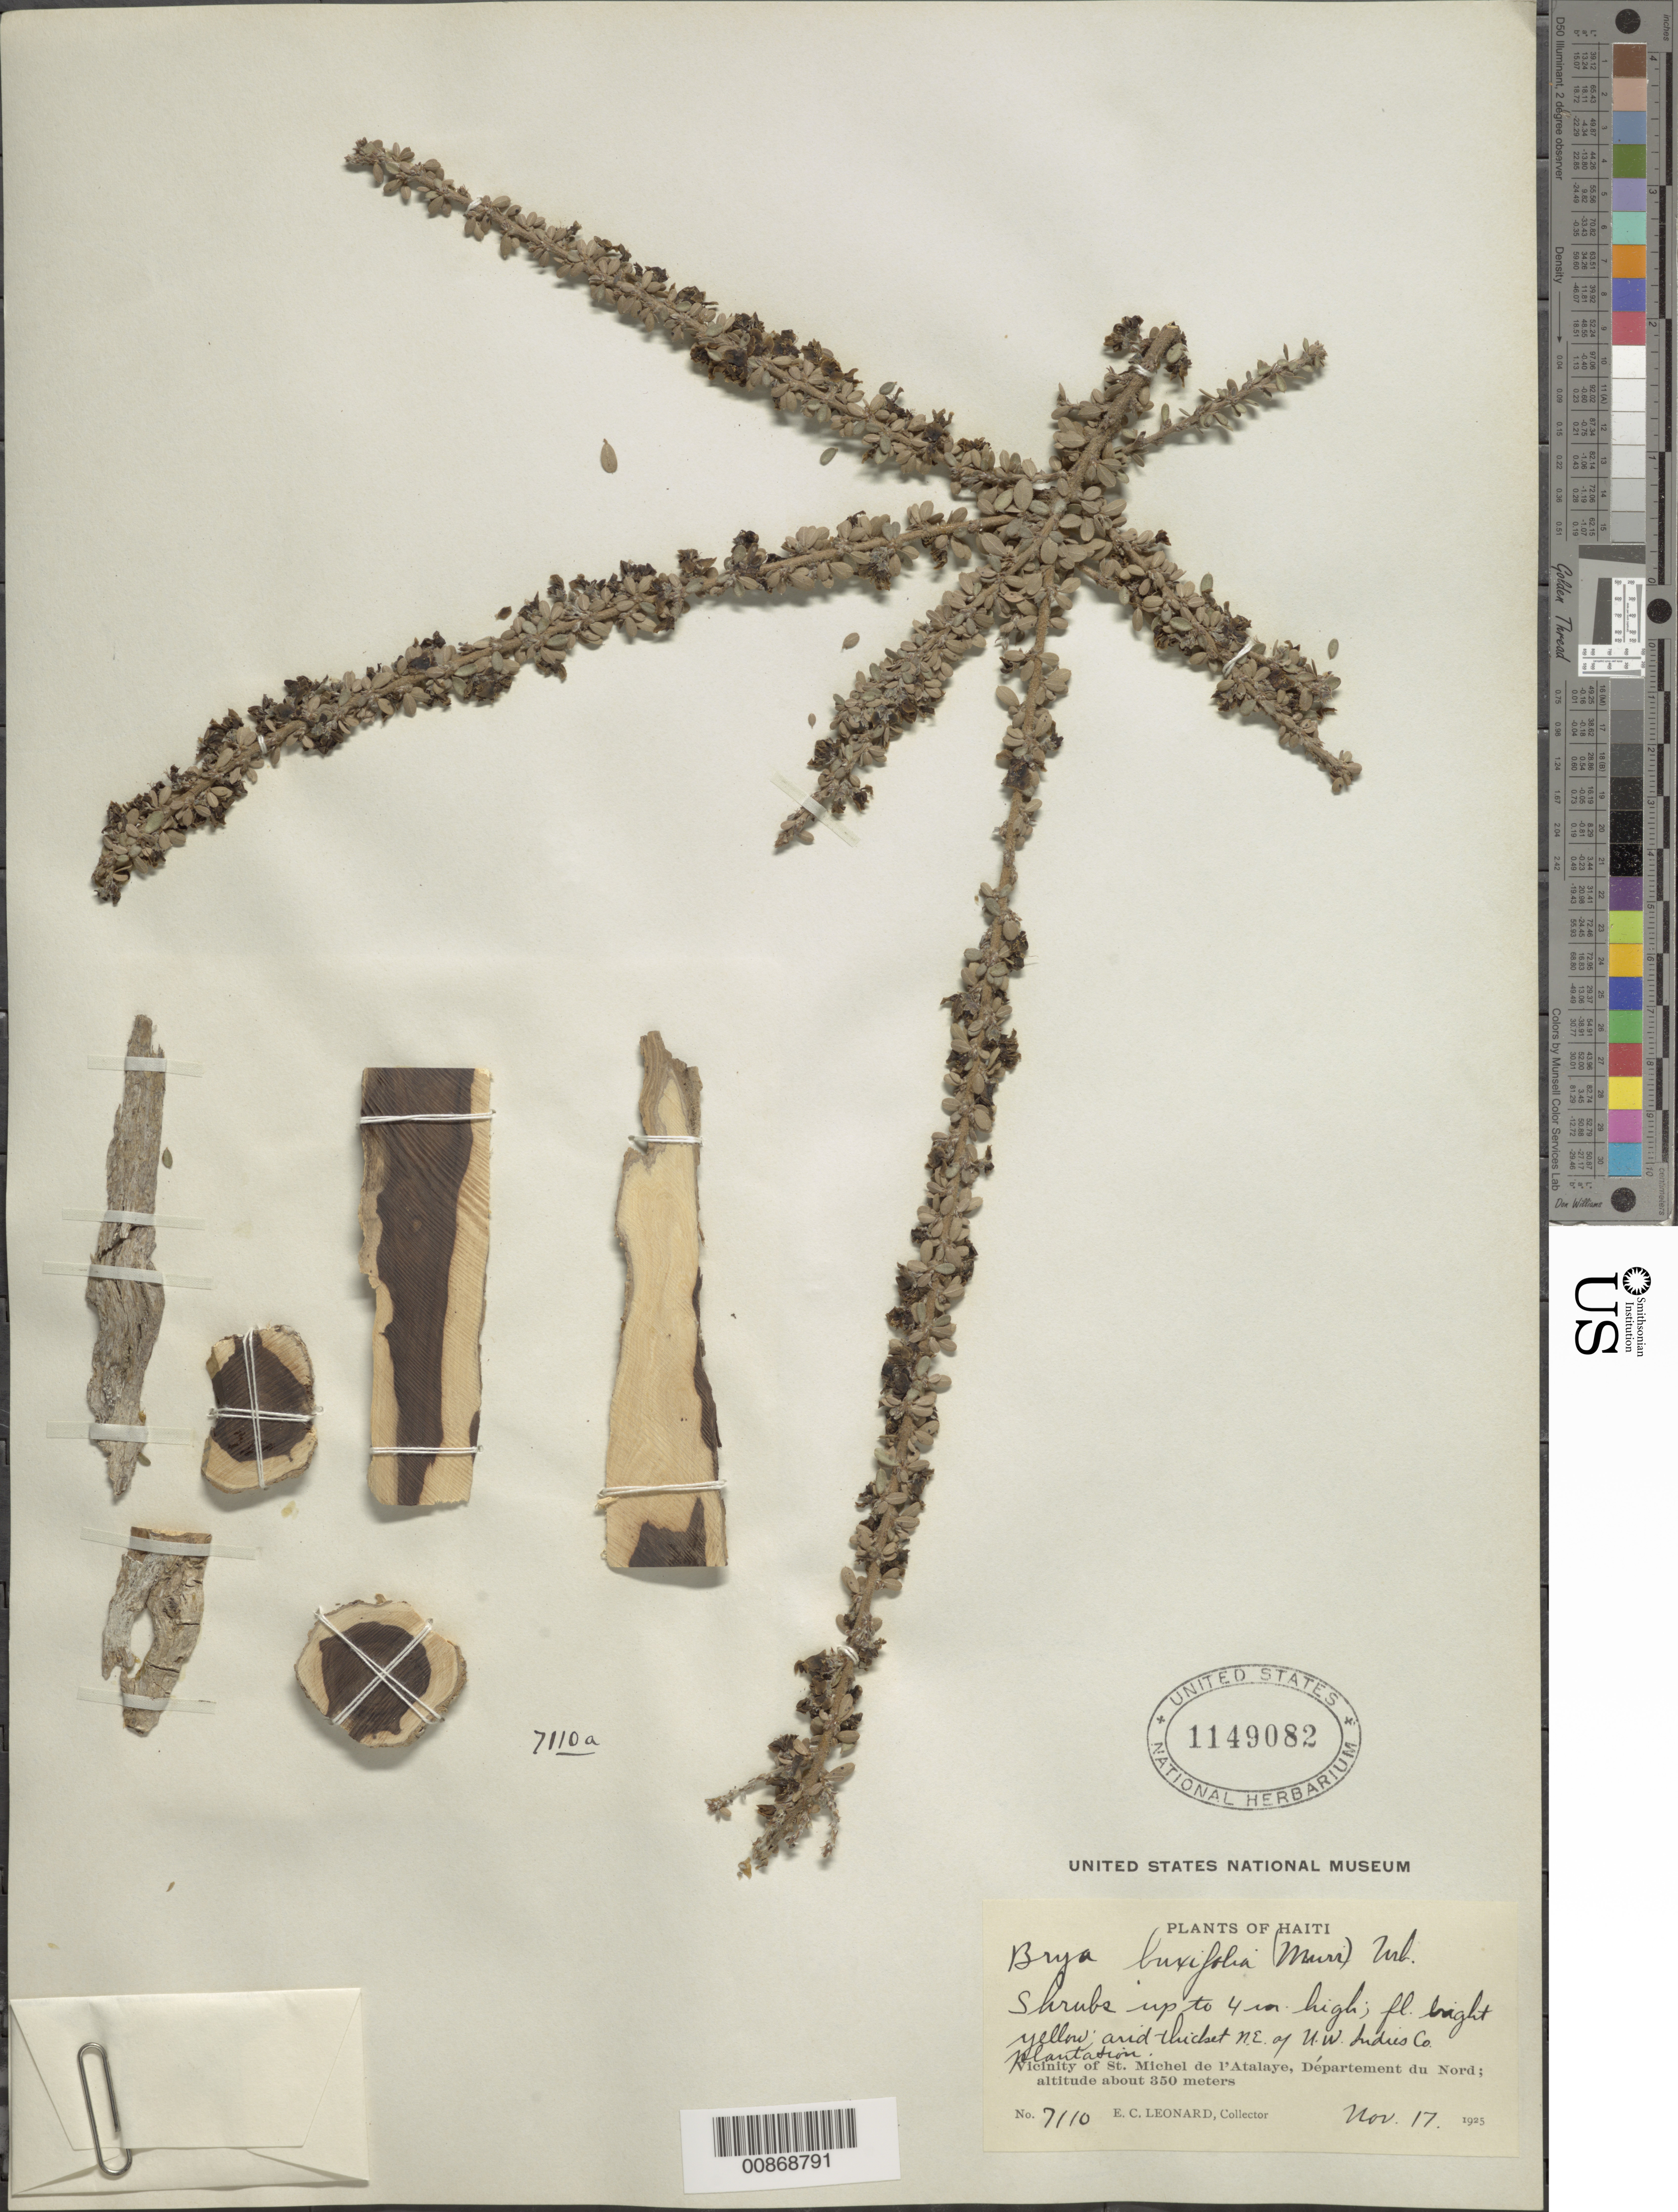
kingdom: Plantae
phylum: Tracheophyta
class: Magnoliopsida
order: Fabales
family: Fabaceae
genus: Brya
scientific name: Brya buxifolia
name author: (Murray) Urb.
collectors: E. C. Leonard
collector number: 7110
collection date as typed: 17 Nov 1925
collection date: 1925-11-17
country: Haiti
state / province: Nord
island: Hispaniola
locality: Vicinity of St. Michel de l'Atalaye. N.E. of U. W.Indies Co. Plantation.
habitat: Arid thicket.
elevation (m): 350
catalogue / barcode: US 1149082